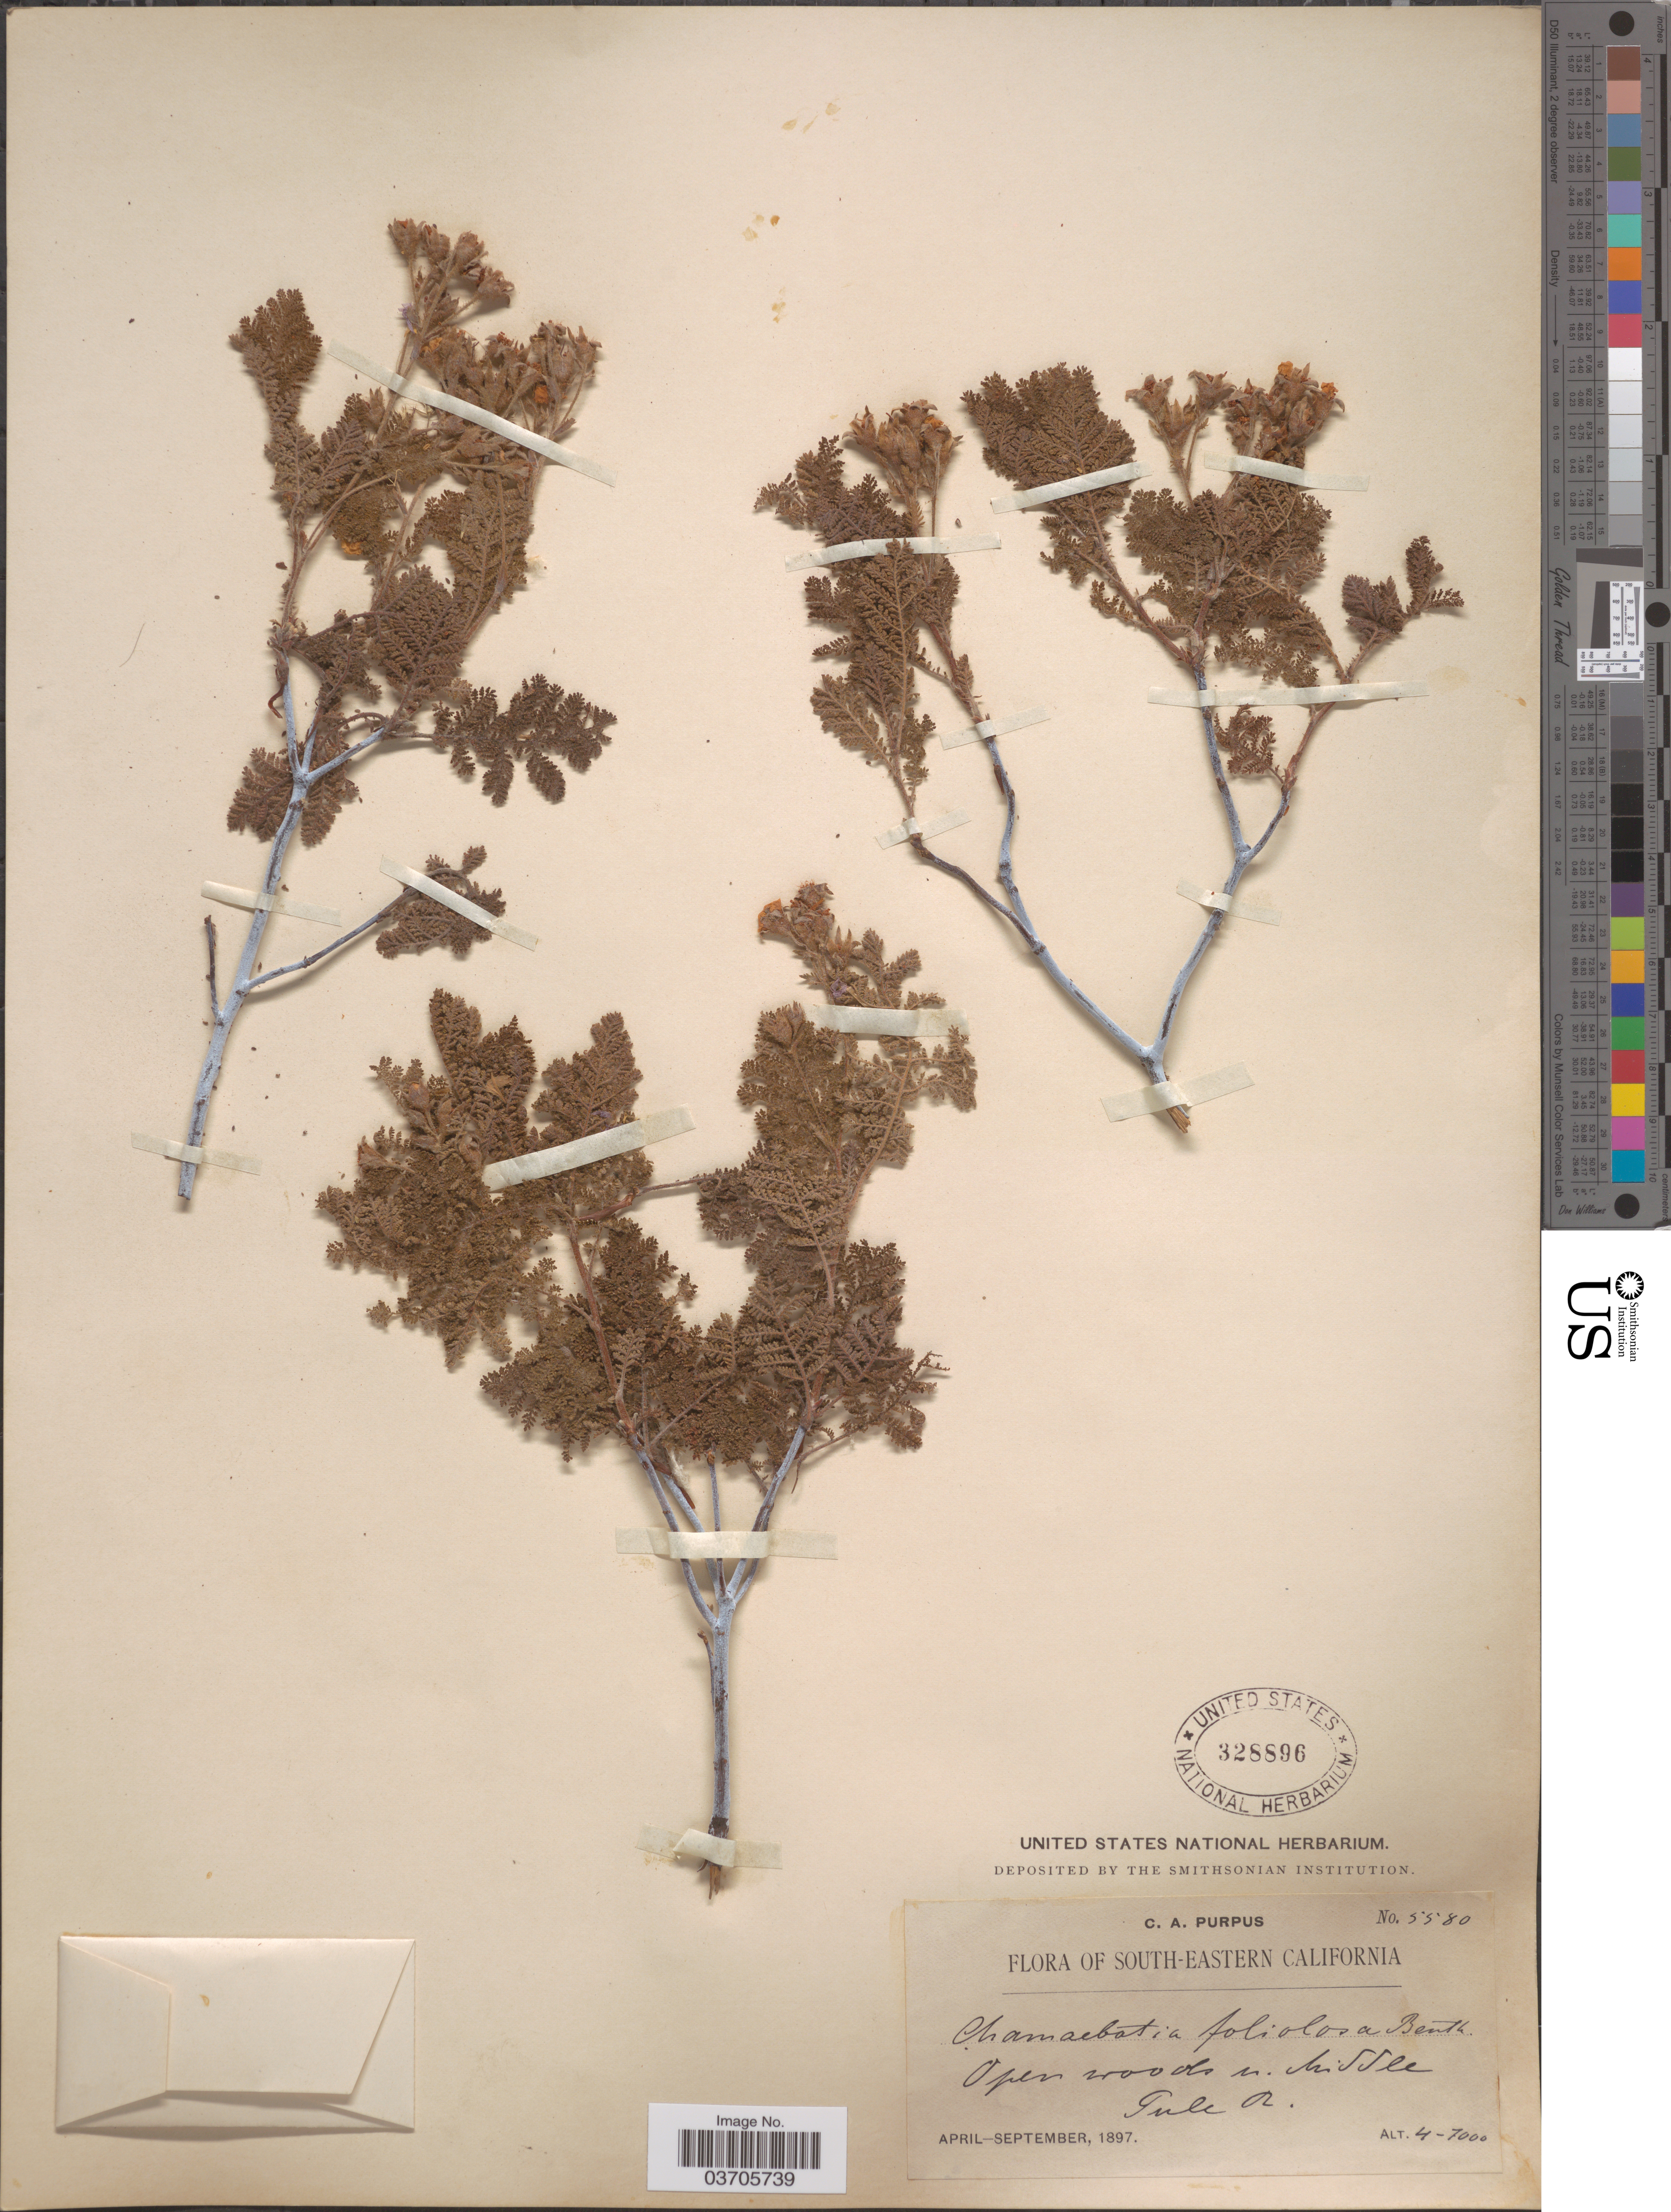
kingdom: Plantae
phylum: Tracheophyta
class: Magnoliopsida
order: Rosales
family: Rosaceae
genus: Chamaebatia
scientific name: Chamaebatia foliolosa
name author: Benth.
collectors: C. A. Purpus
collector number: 5580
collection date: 1897-04/1897-09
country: United States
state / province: California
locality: South-eastern California. Open woods in Middle Tule R.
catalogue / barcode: US 328896